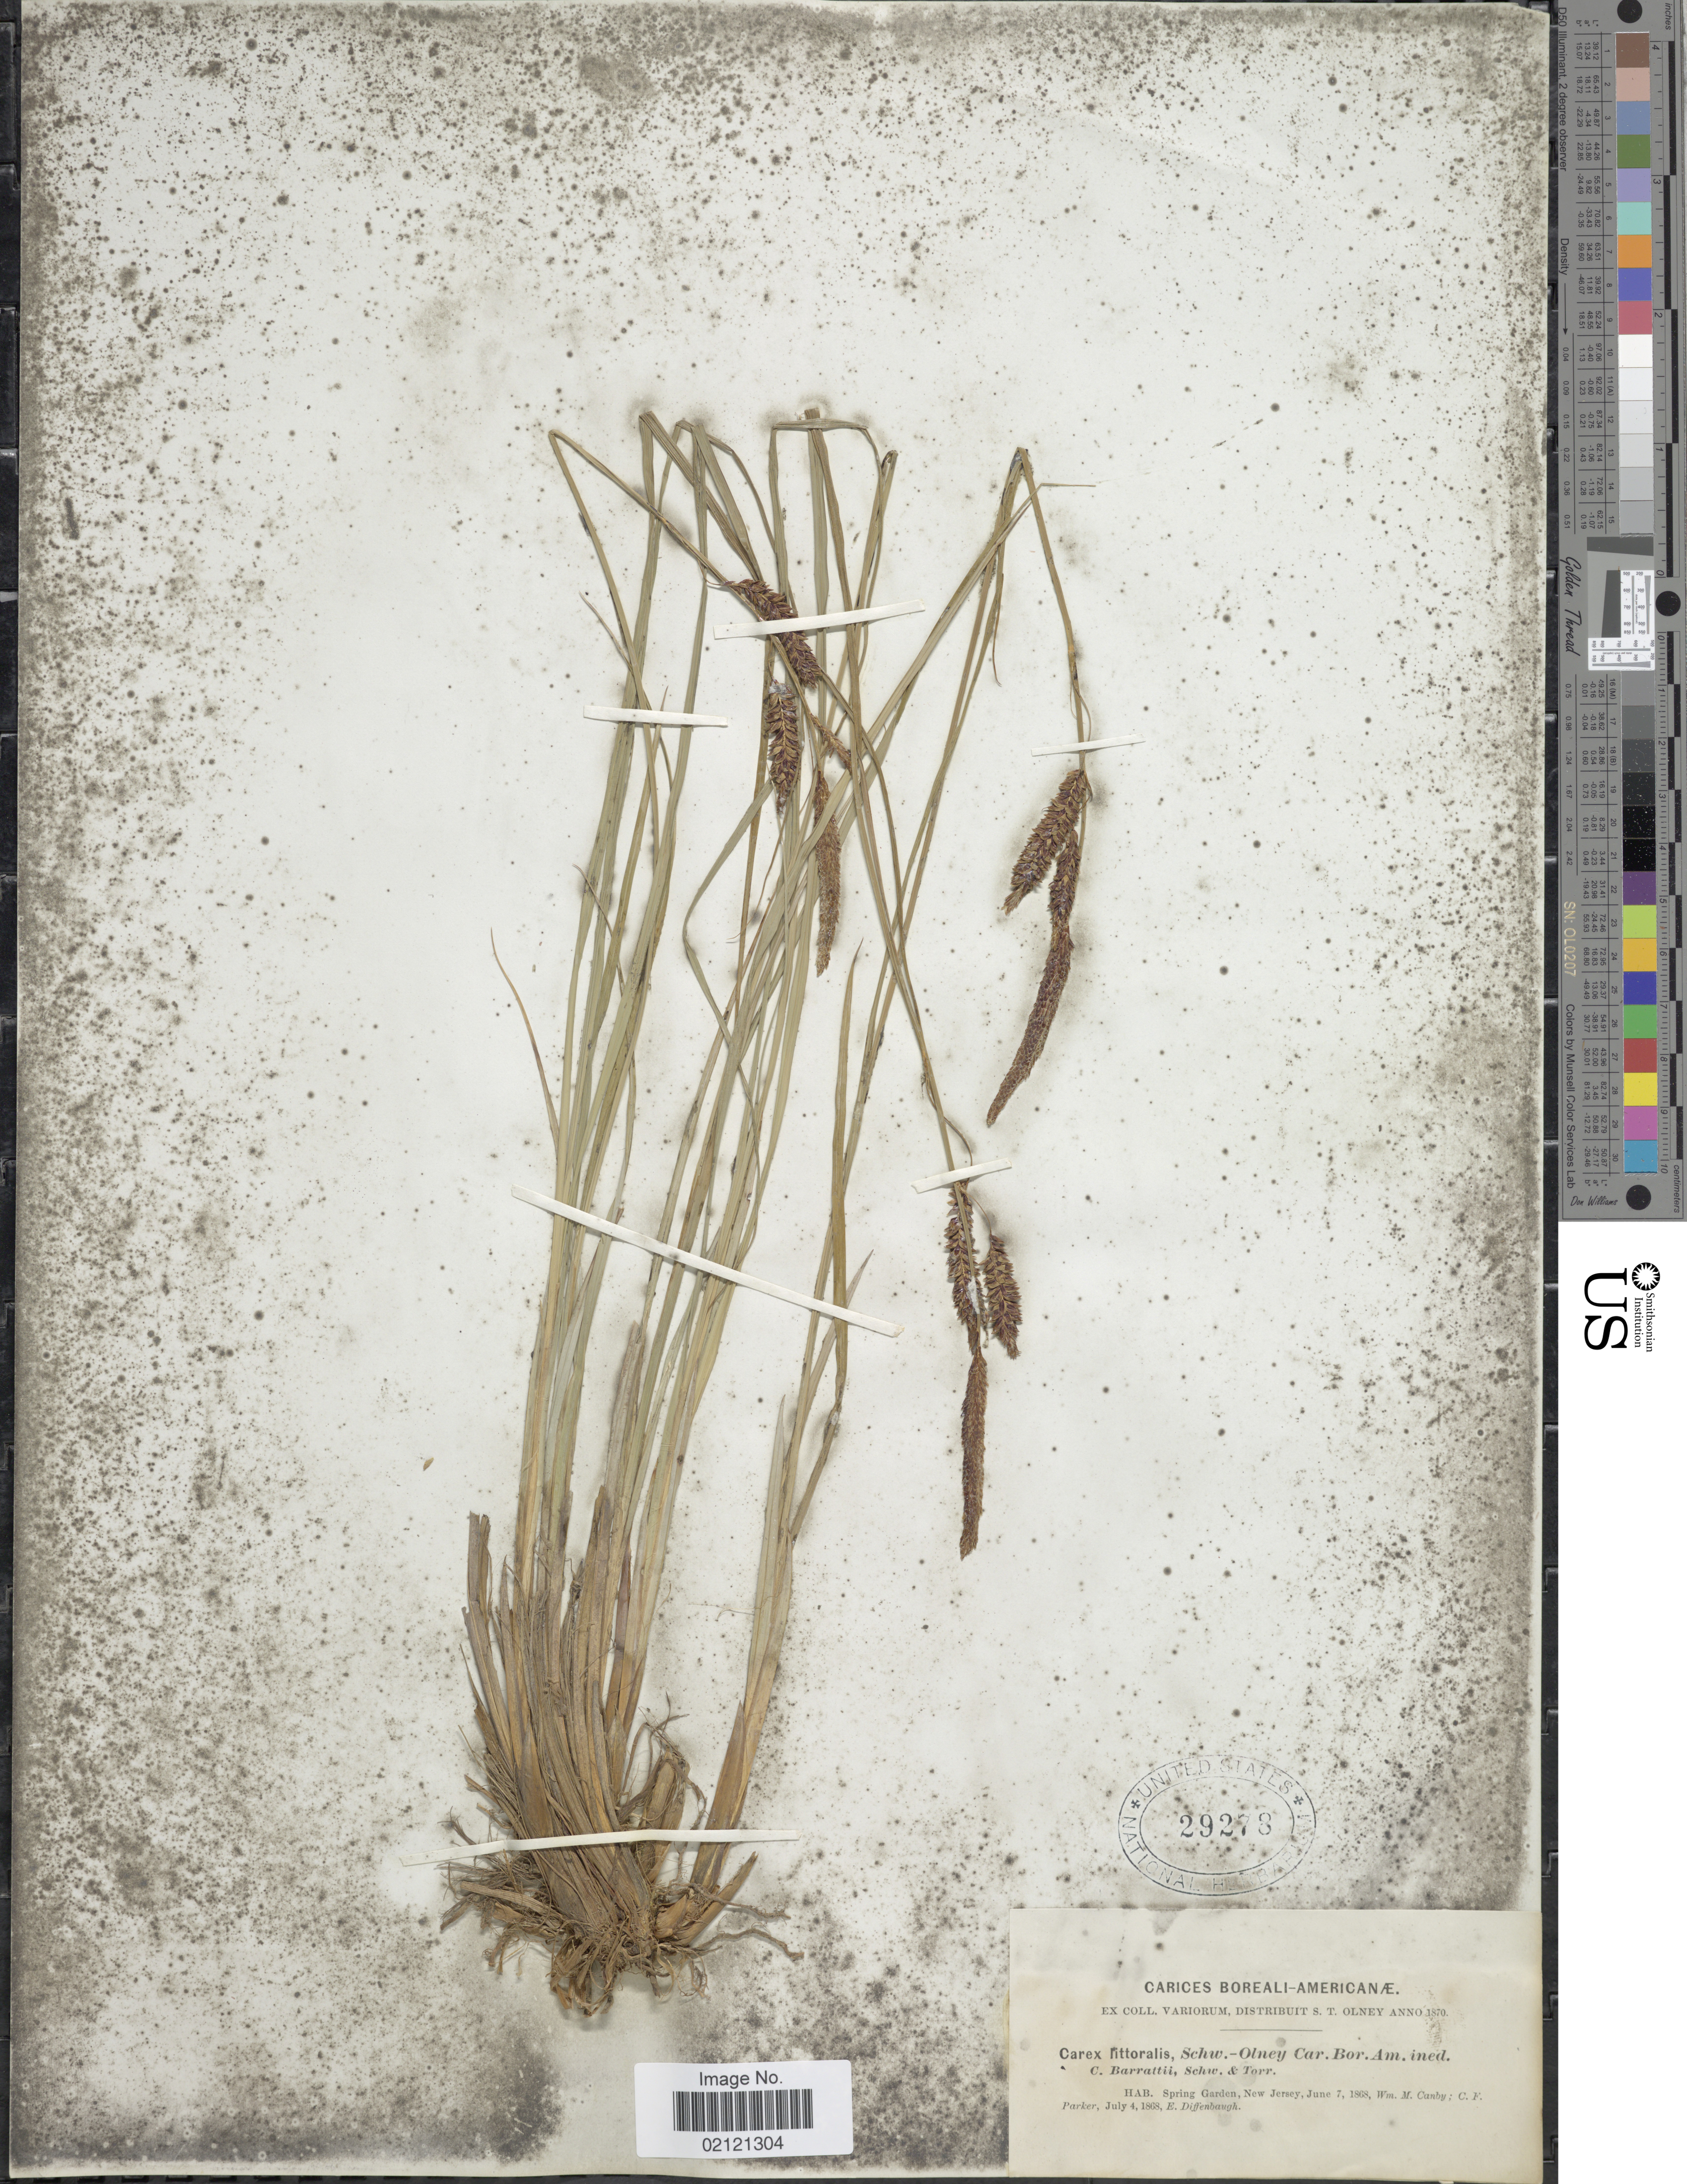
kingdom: Plantae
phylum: Tracheophyta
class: Liliopsida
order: Poales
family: Cyperaceae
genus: Carex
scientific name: Carex barrattii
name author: Torr. ex Schwein.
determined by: Strong, Mark T., (BOT), Smithsonian Institution - National Museum of Natural History (UNITED STATES)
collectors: W. M. Canby, C. F. Parker & E. Diffenbaugh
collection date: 1868-06-07/1868-07-04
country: United States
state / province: New Jersey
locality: Spring Garden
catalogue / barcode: US 29278